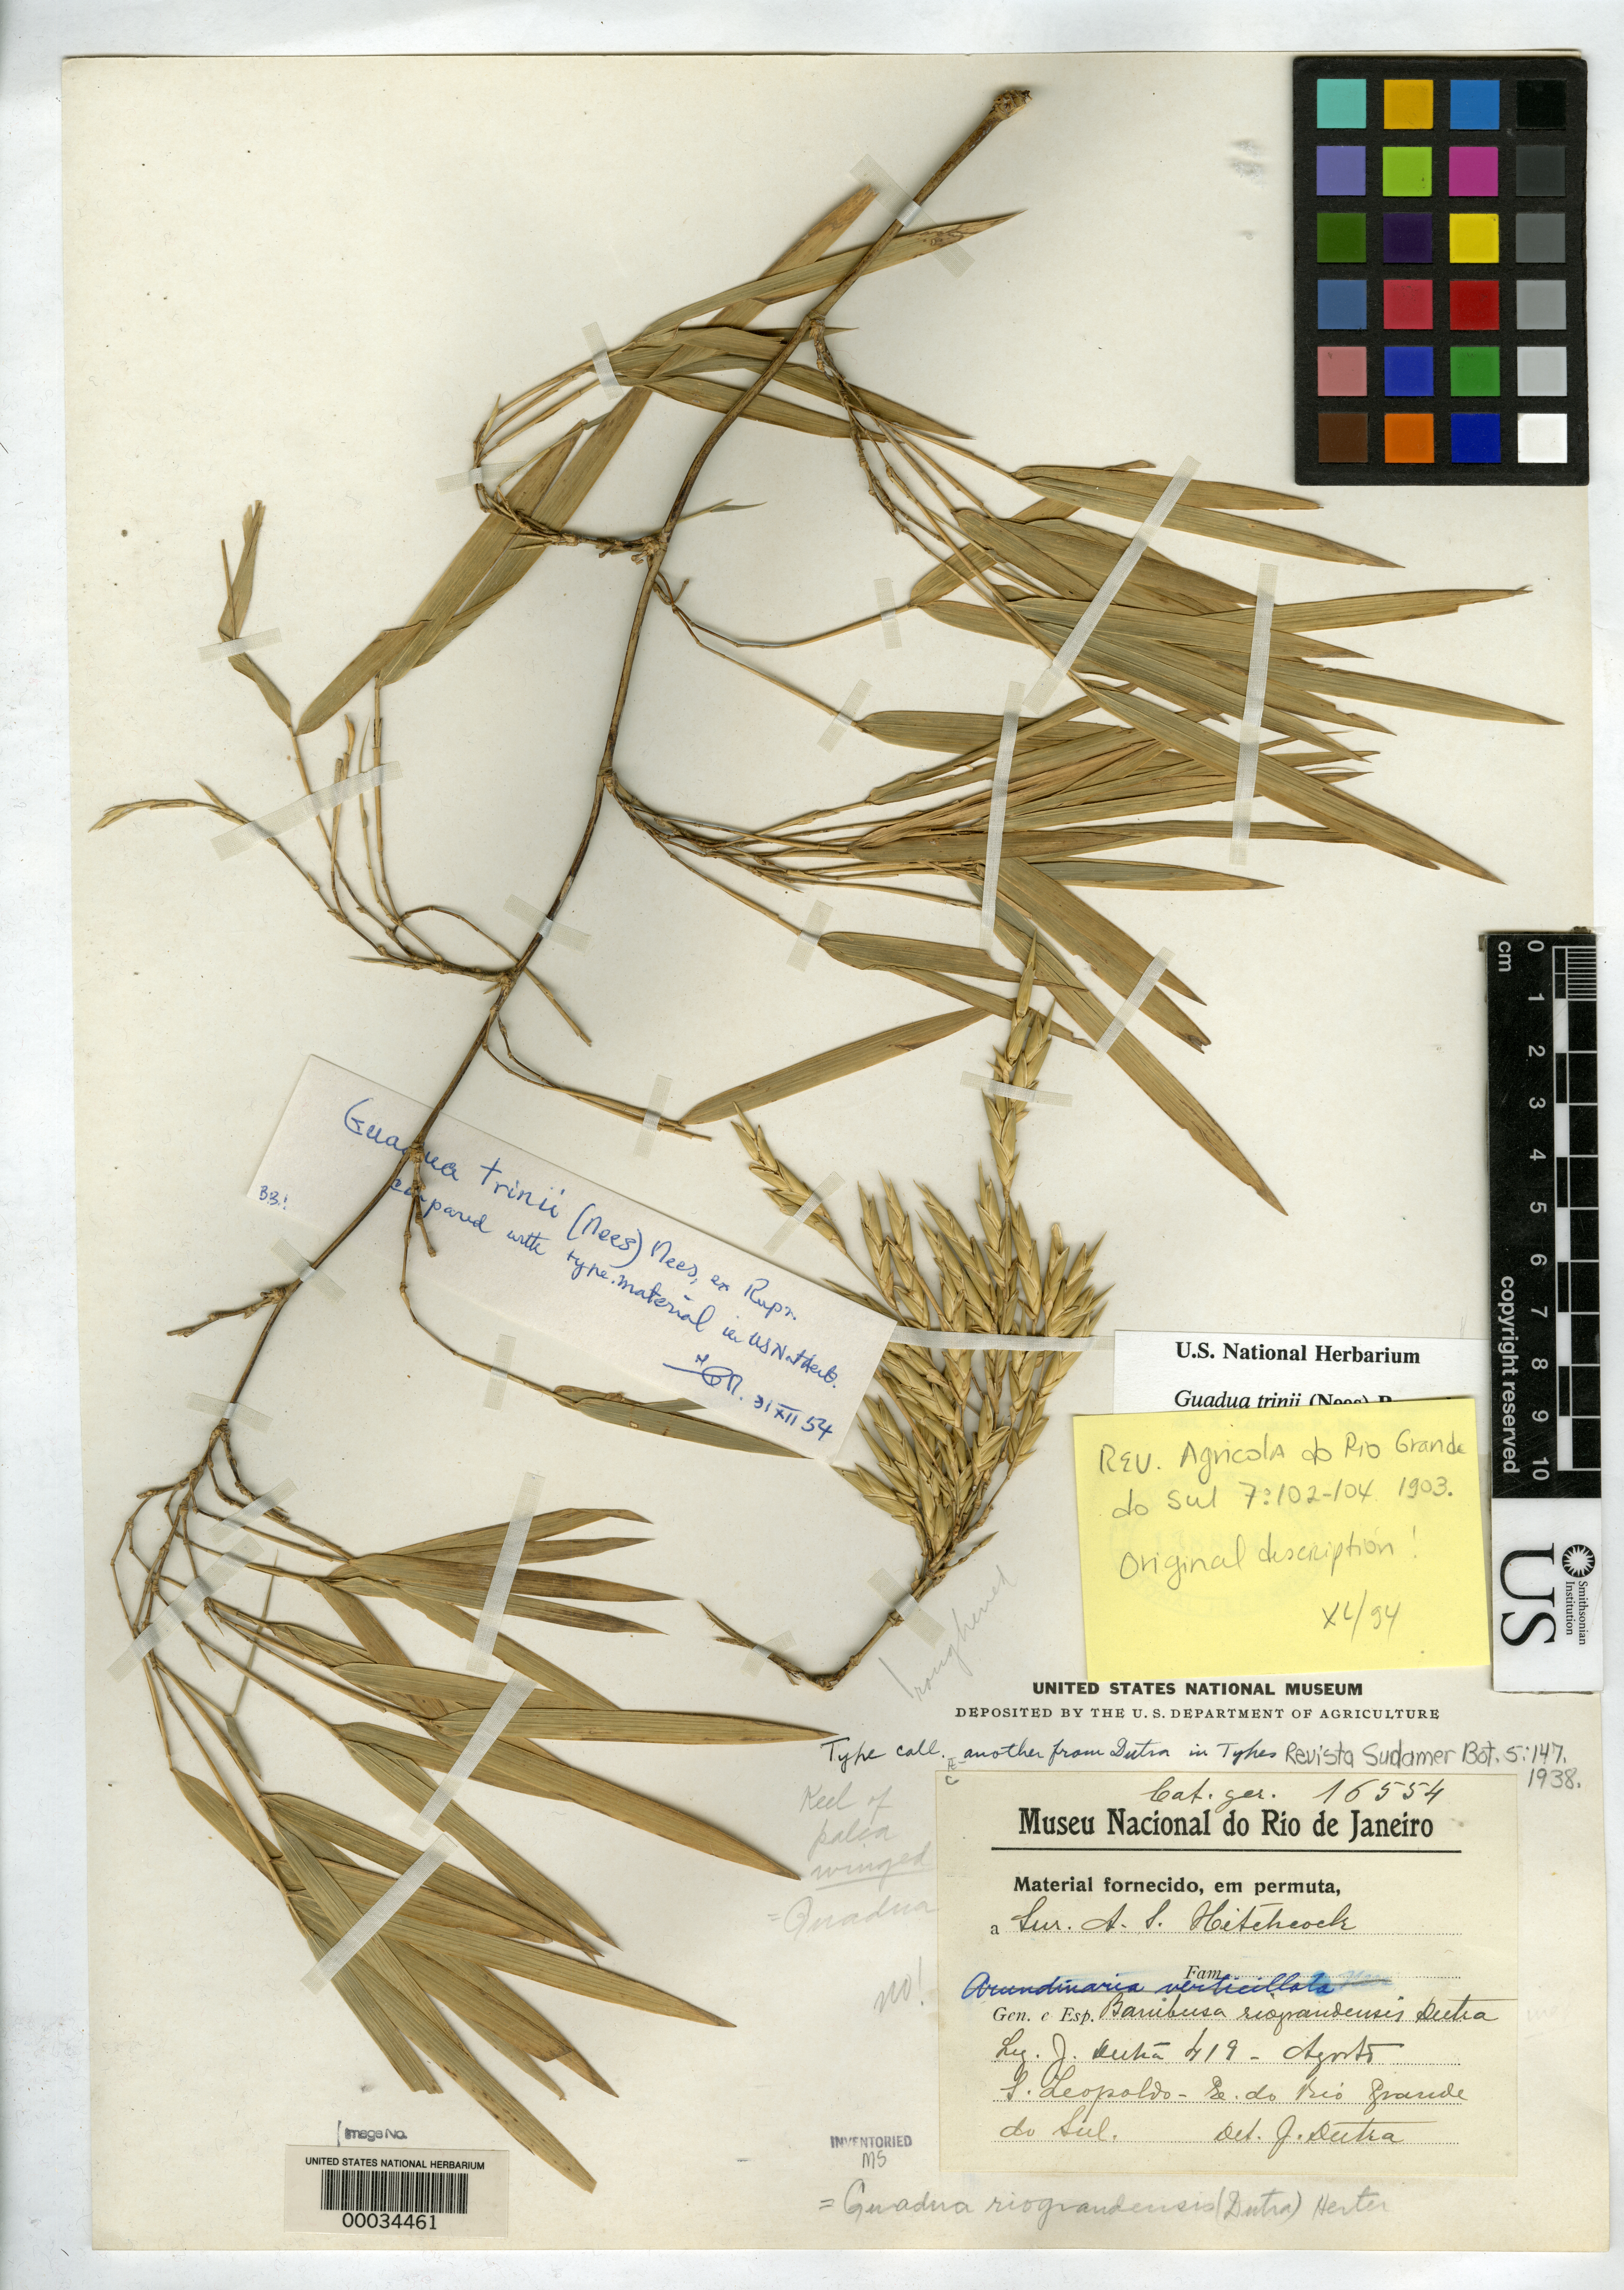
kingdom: Plantae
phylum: Tracheophyta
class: Liliopsida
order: Poales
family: Poaceae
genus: Bambusa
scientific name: Bambusa riograndensis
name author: Dutra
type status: Possible Type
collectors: J. Dutra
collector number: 419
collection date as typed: Aug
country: Brazil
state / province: Rio Grande do Sul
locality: Leopolvo.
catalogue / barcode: US 1388840